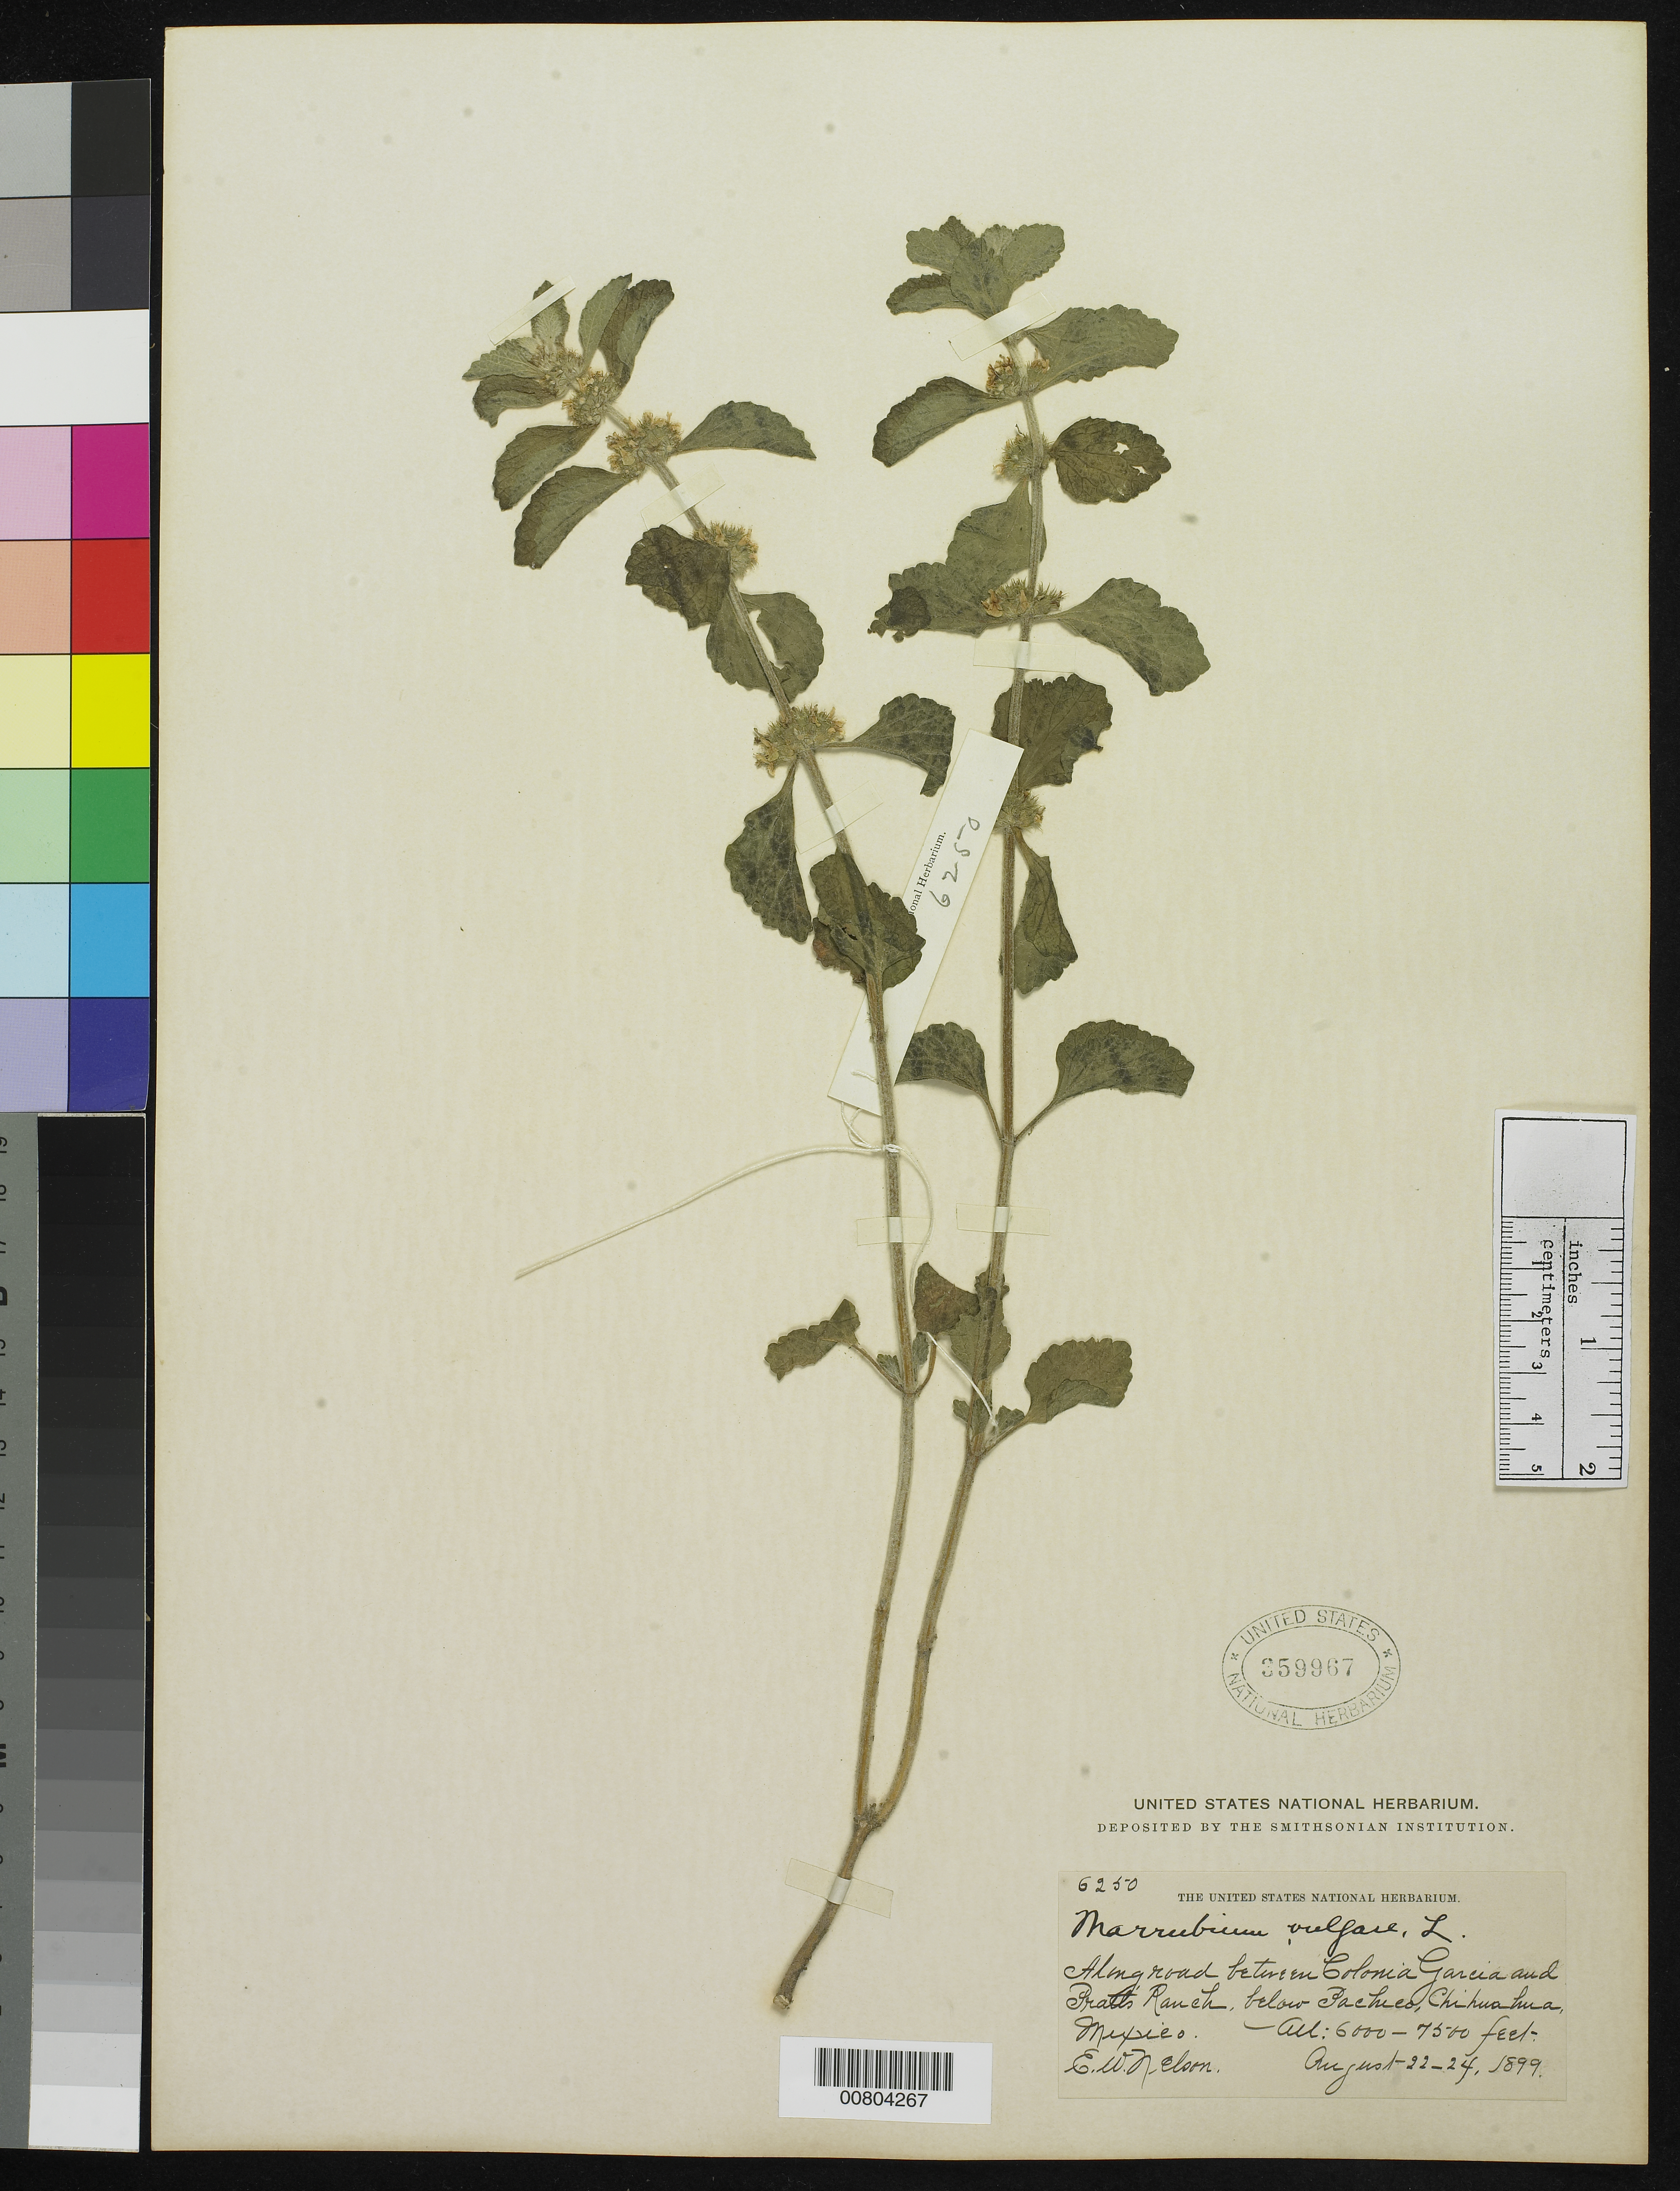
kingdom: Plantae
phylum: Tracheophyta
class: Magnoliopsida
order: Lamiales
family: Lamiaceae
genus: Marrubium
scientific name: Marrubium vulgare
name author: L.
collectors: E. W. Nelson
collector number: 6250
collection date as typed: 22 Aug 1899 to 24 Aug 1899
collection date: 1899-08-22/1899-08-24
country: Mexico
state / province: Chihuahua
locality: Along road between Colonia García and Pratt's Ranch, below Pacheco, Chihuahua.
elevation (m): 1829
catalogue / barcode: US 359967